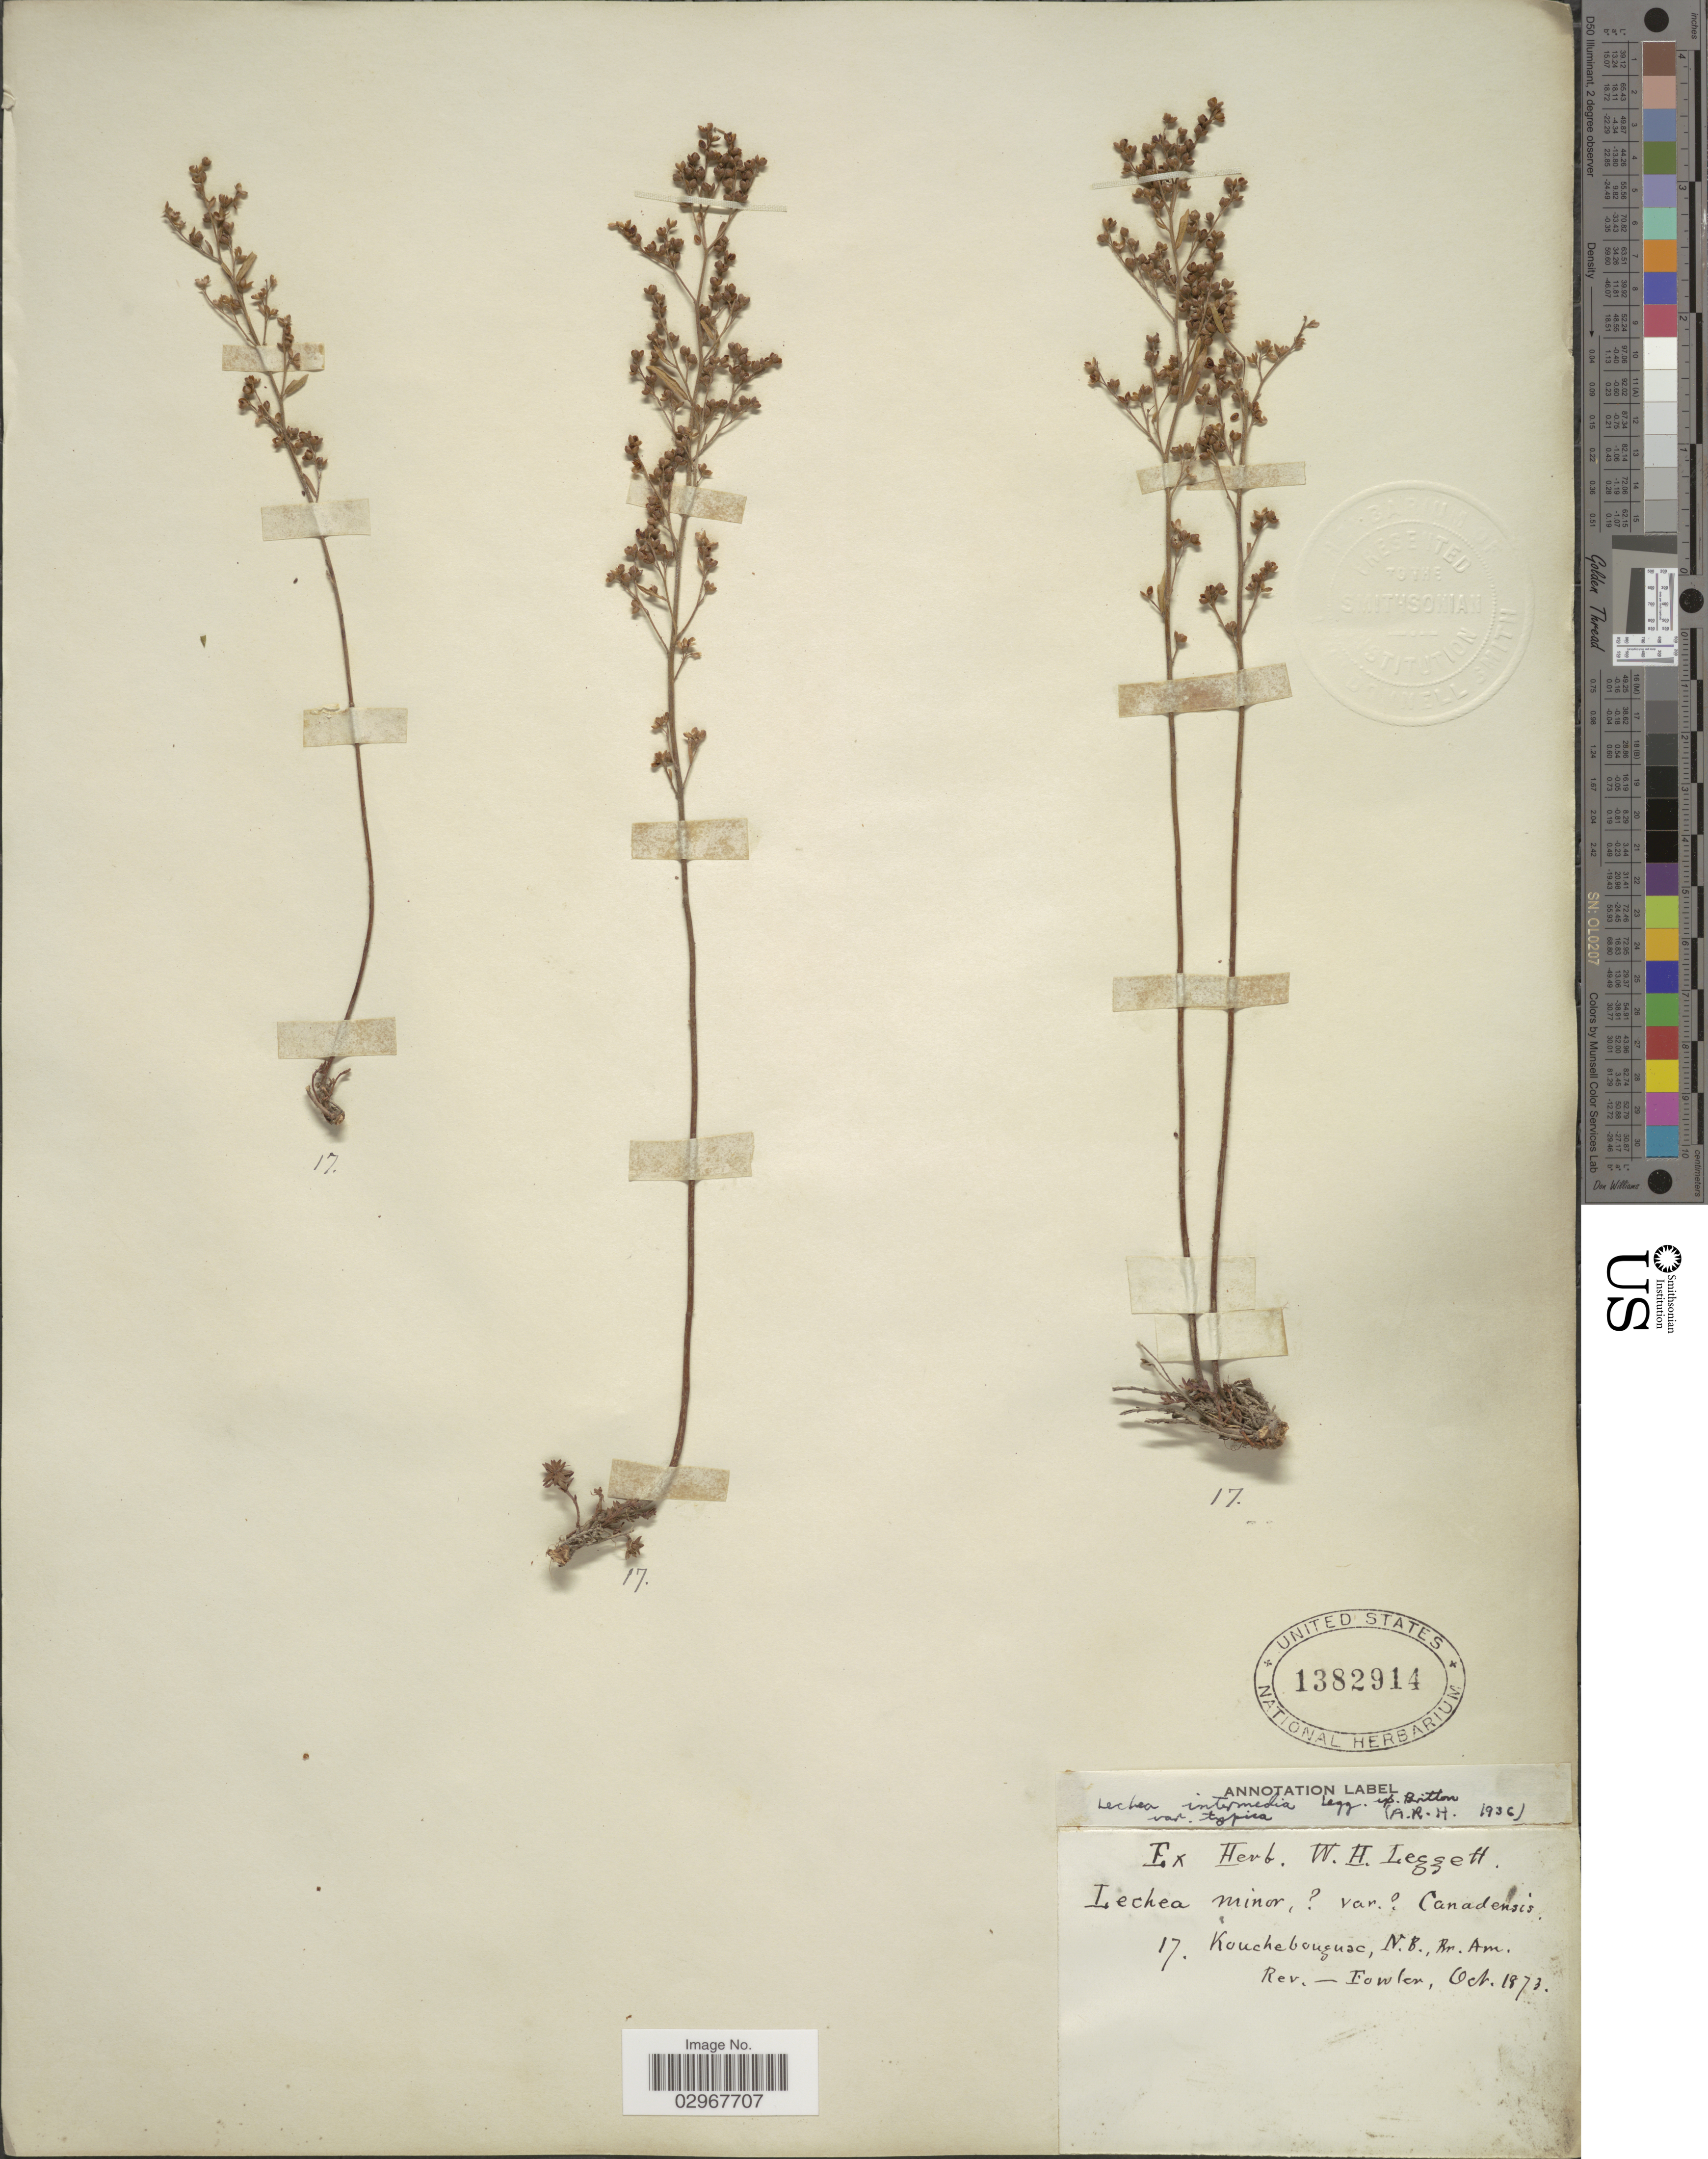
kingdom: Plantae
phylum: Tracheophyta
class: Magnoliopsida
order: Malvales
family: Cistaceae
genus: Lechea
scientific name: Lechea intermedia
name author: Legg. ex Britton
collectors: Rev. Fowler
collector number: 17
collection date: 1873-10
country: Canada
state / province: New Brunswick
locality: Kouchebouguac, N.B., Br. Am.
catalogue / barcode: US 1382914